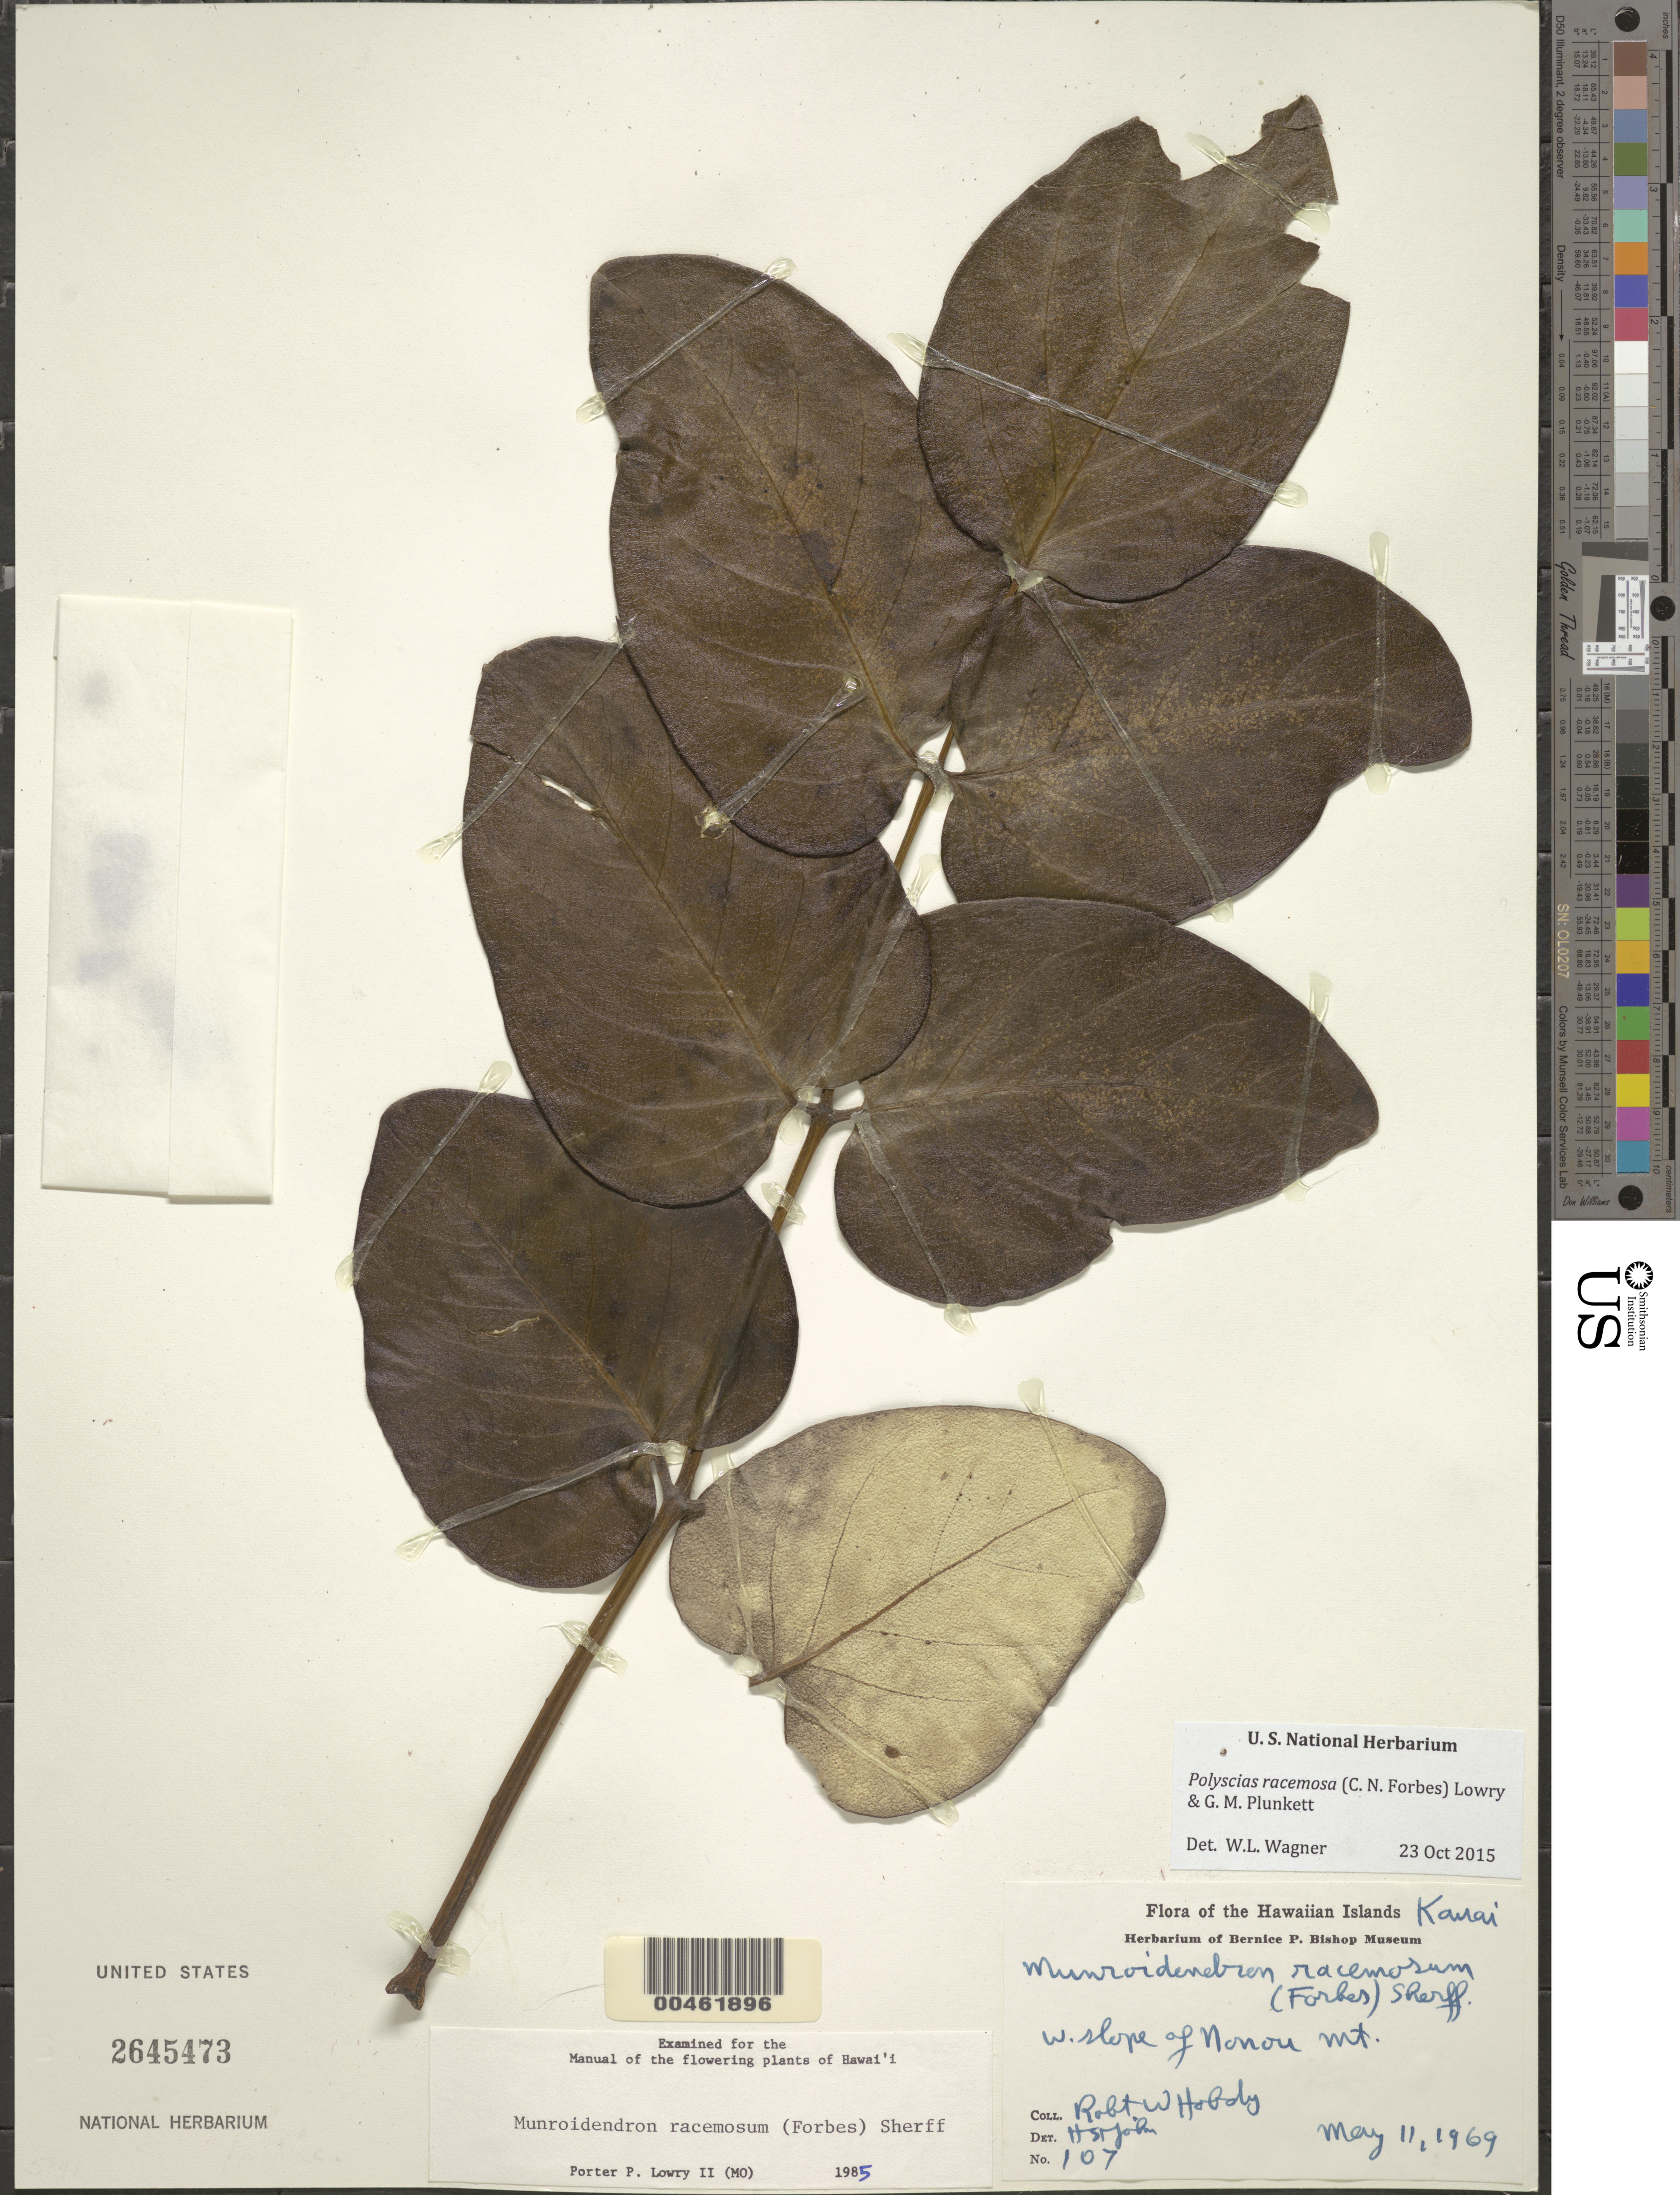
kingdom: Plantae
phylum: Tracheophyta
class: Magnoliopsida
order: Apiales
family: Araliaceae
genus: Polyscias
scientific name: Polyscias lallanii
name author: Singh & Sanjeet Kumar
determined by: Wagner, W. L., (BOT), Smithsonian Institution - National Museum of Natural History (UNITED STATES)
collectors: R. Hobdy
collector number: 107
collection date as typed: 11 May 1969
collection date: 1969-05-11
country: United States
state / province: Hawaii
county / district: Kauai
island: Kaua'i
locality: W slope of Nonou Mountain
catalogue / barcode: US 2645473